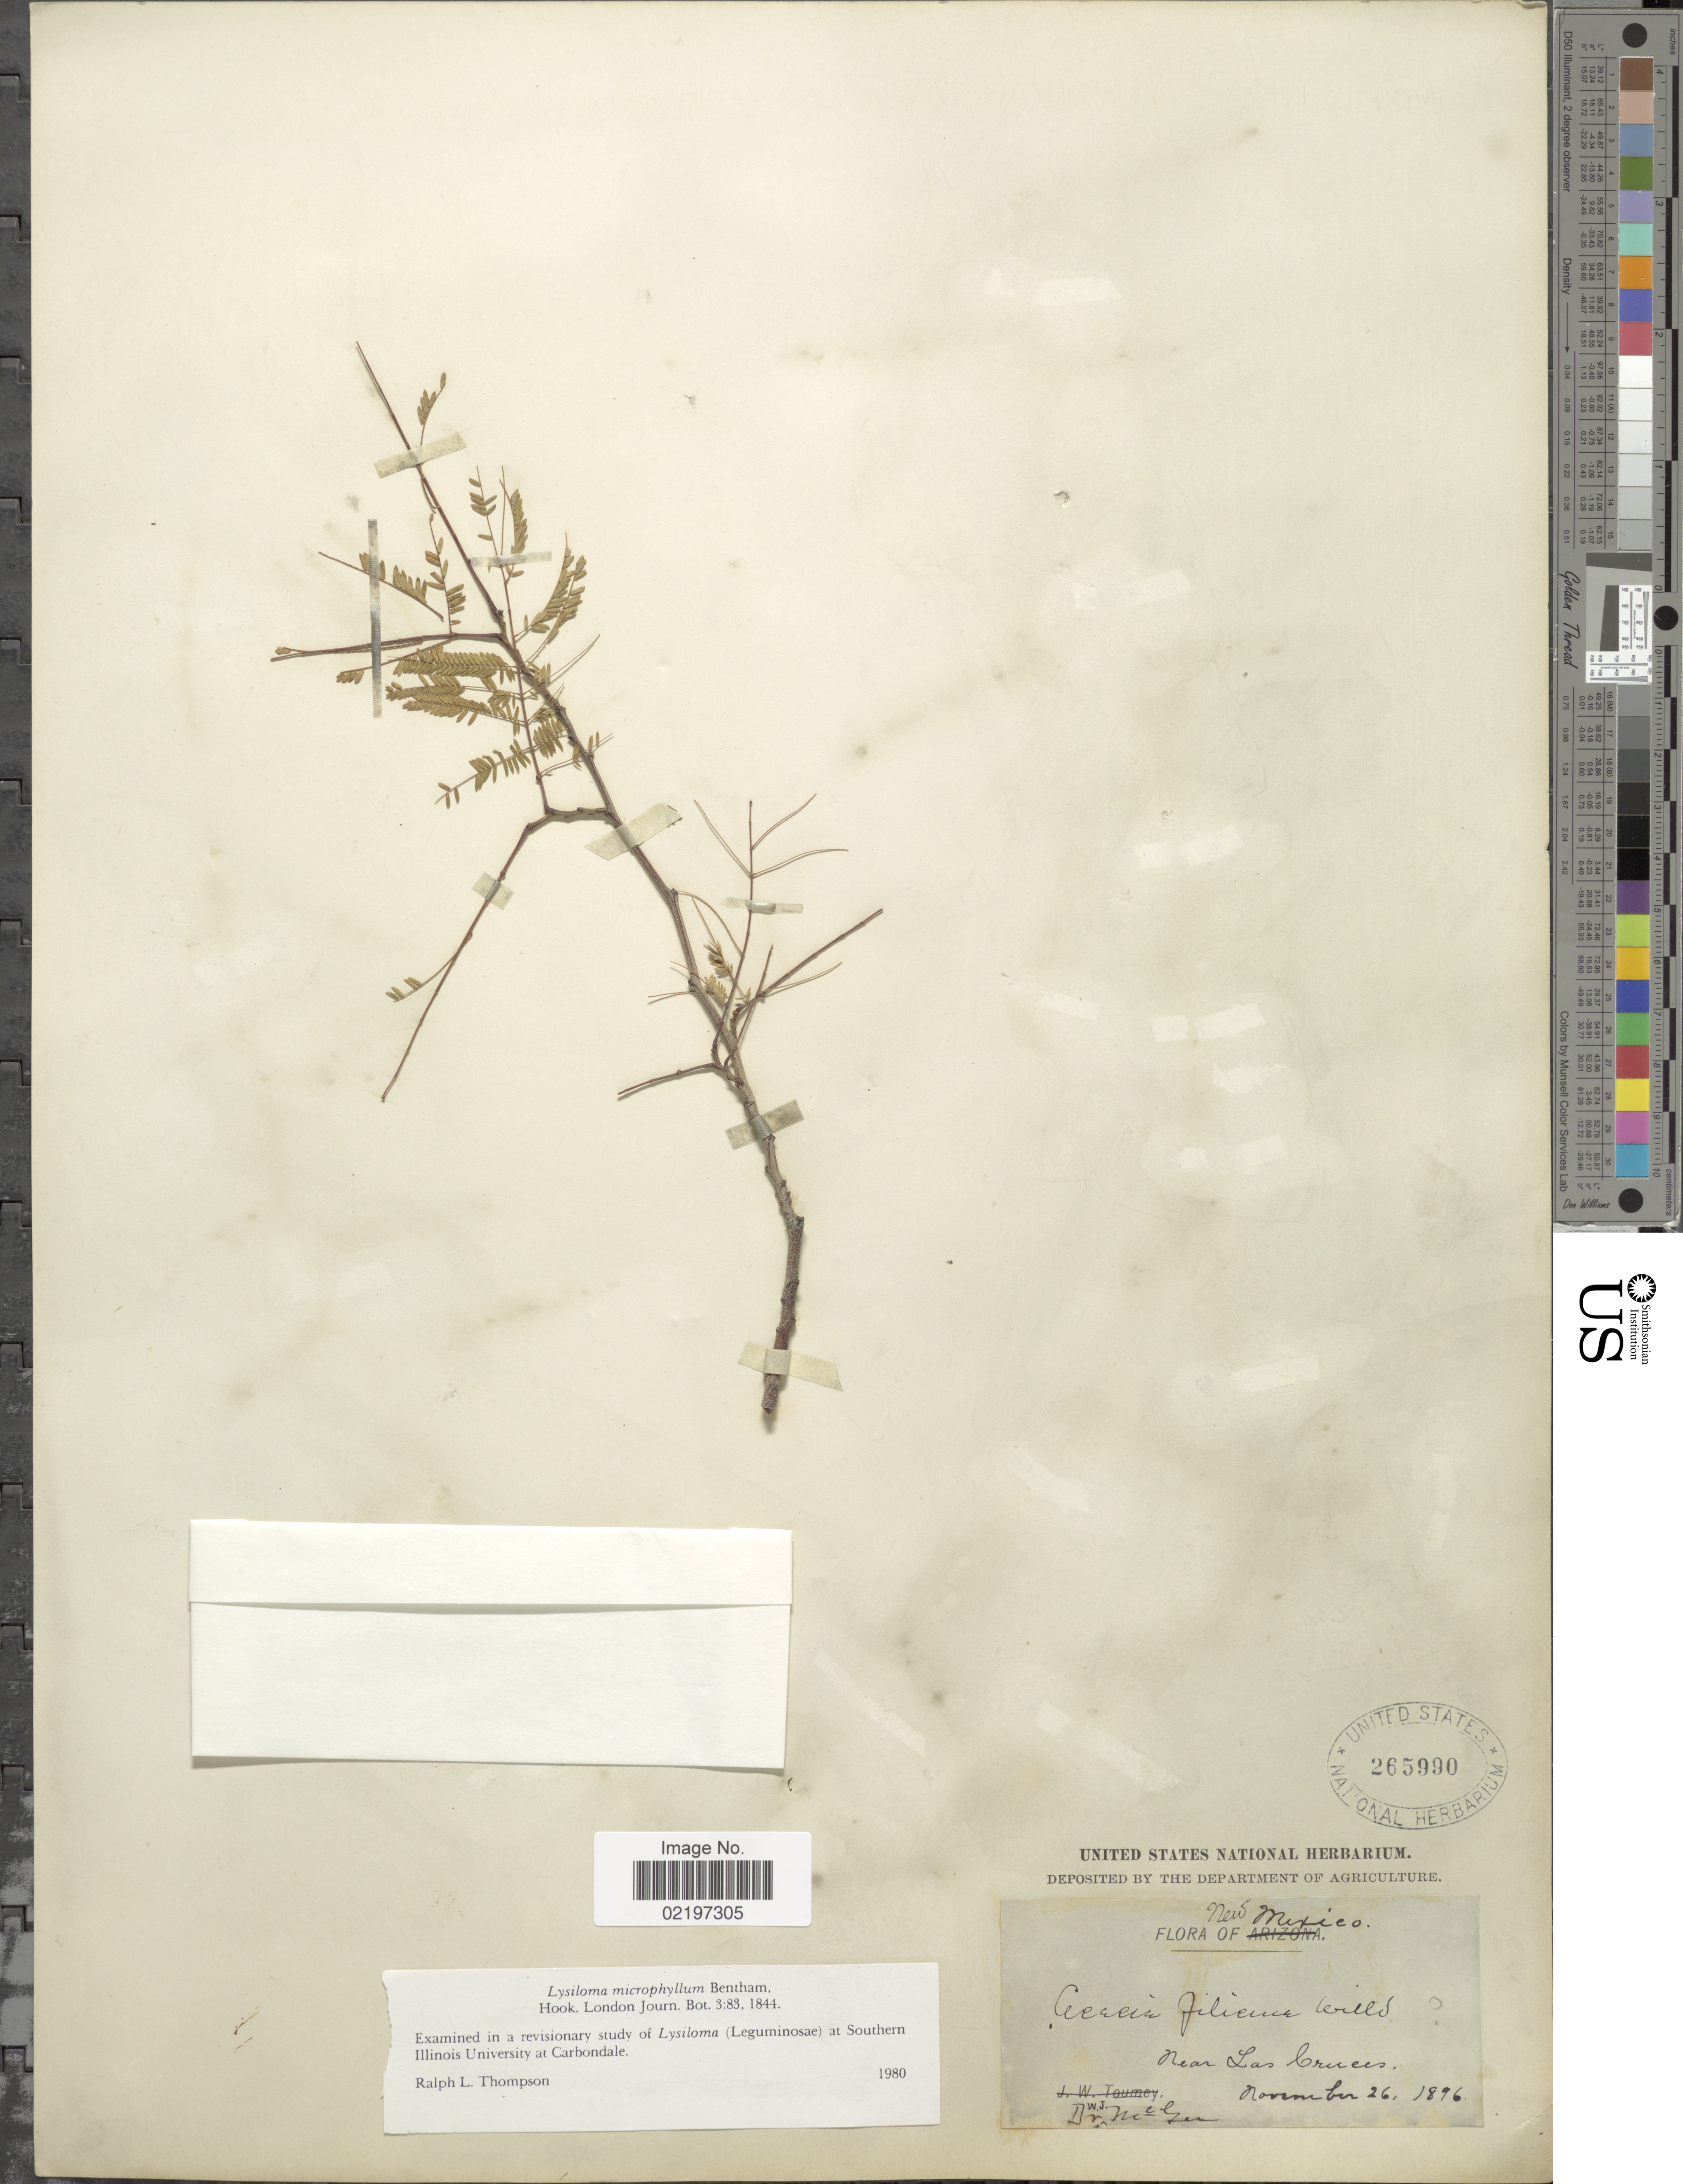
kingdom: Plantae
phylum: Tracheophyta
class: Magnoliopsida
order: Fabales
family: Fabaceae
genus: Lysiloma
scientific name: Lysiloma microphyllum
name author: Benth.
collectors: W. Nelson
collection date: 1896-11-26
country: United States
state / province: New Mexico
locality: Near Las Cruces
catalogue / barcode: US 265990